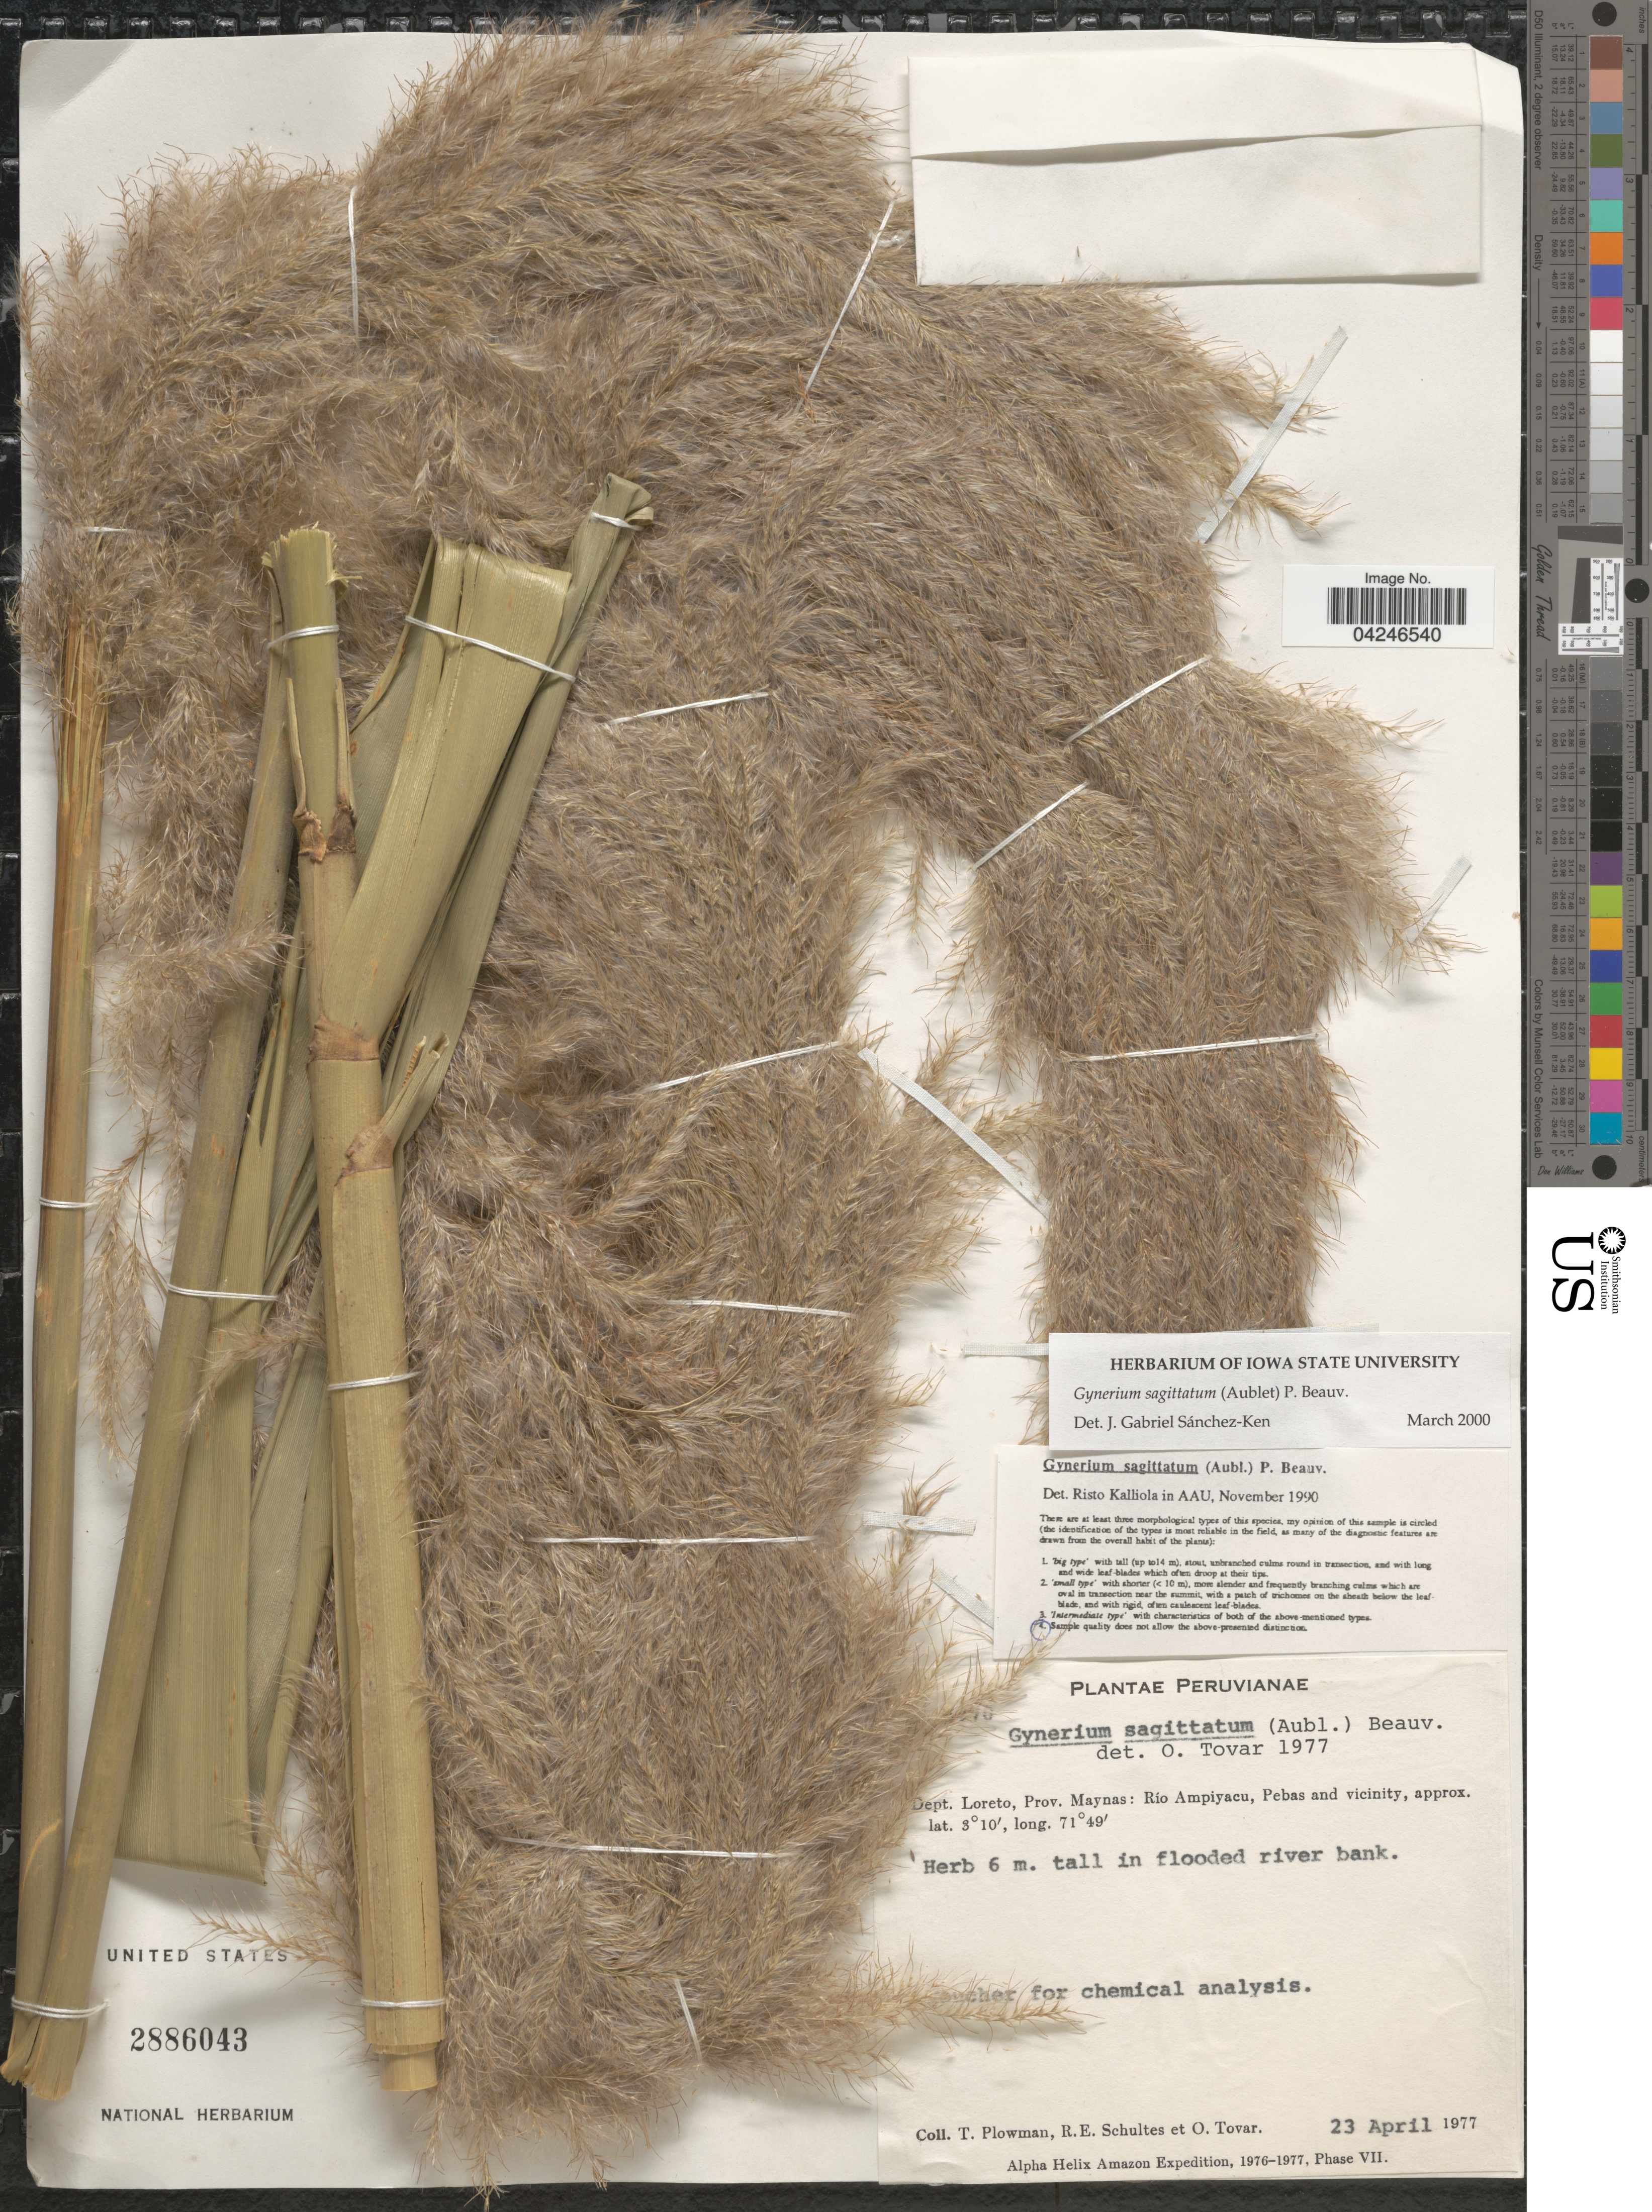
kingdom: Plantae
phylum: Tracheophyta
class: Liliopsida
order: Poales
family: Poaceae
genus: Gynerium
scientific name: Gynerium sagittatum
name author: (Aubl.) P. Beauv.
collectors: T. Plowman, R. E. Schultes & Ó. Tovar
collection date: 1977-04-23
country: Peru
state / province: Loreto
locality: Dept. Loreto, Prov. Maynas: Rio Ampiyacu, Pebas and vicinity. Alpha Helix Amazon Expedition, 1976-1977, Phase VII.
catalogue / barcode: US 2886043